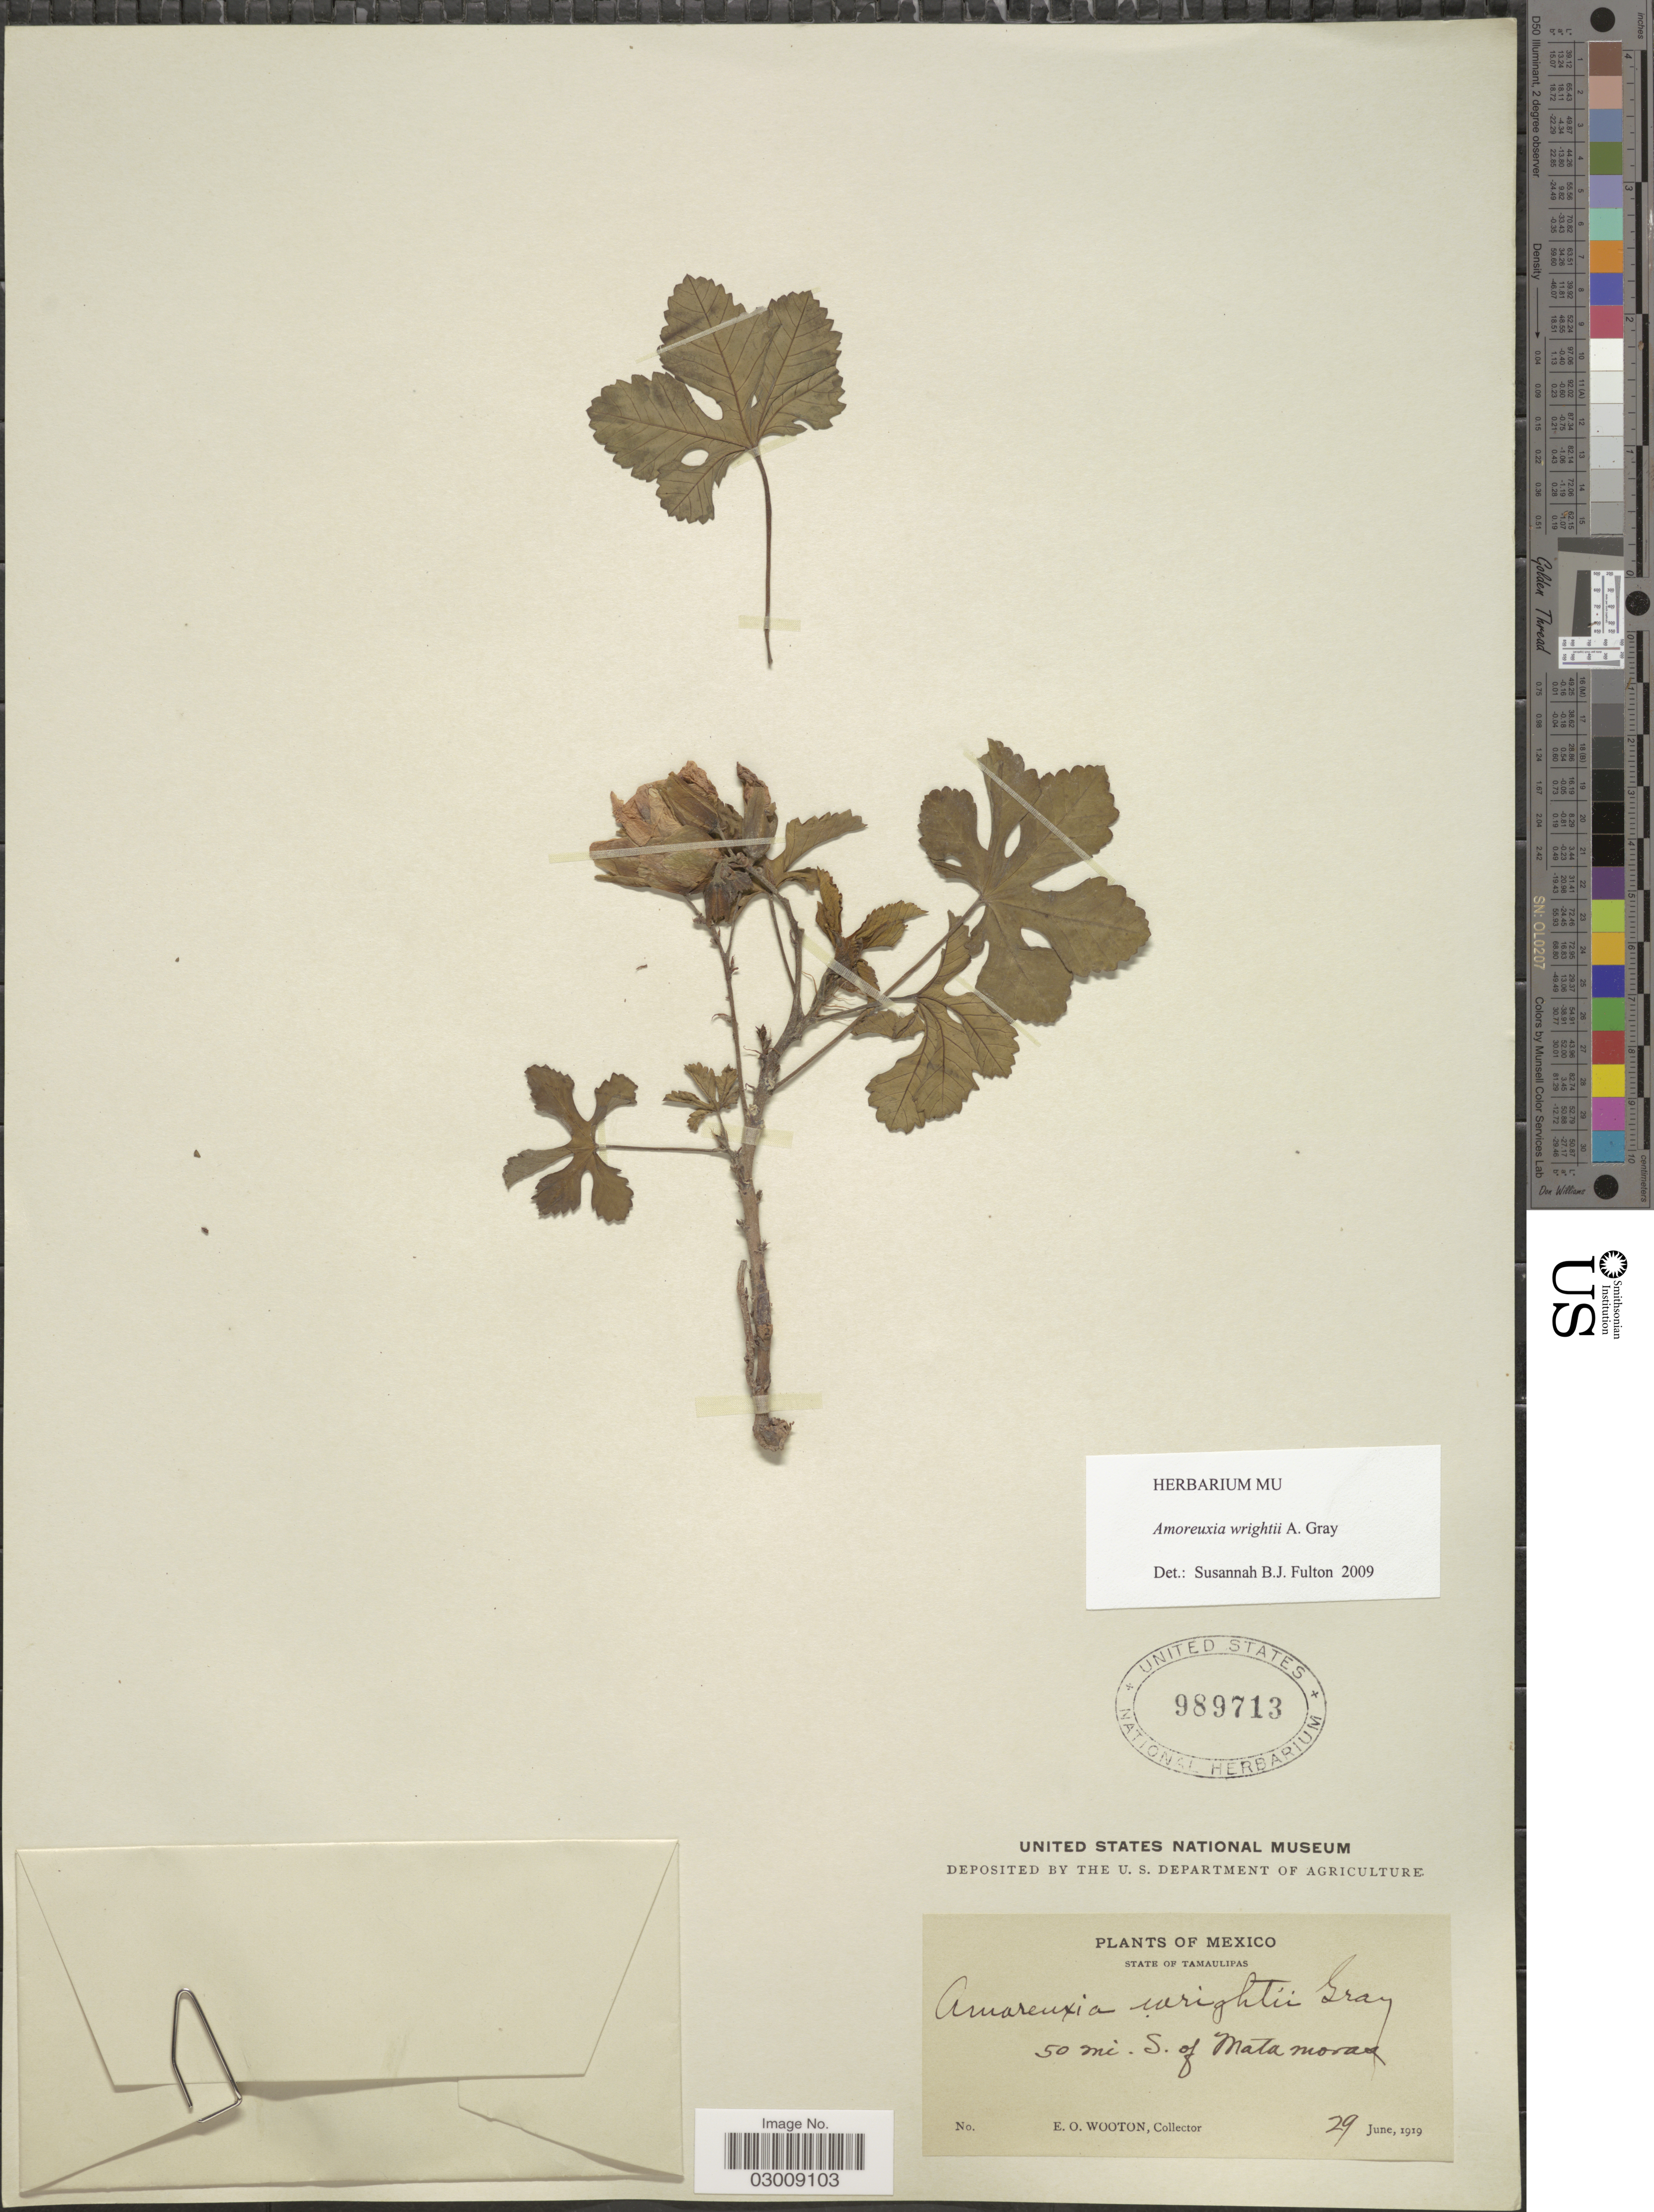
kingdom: Plantae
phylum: Tracheophyta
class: Magnoliopsida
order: Malvales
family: Cochlospermaceae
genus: Amoreuxia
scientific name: Amoreuxia wrightii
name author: A. Gray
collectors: E. O. Wooton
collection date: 1919-06-29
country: Mexico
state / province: Tamaulipas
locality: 50 mi. S. of Mata Moras.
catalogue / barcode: US 989713